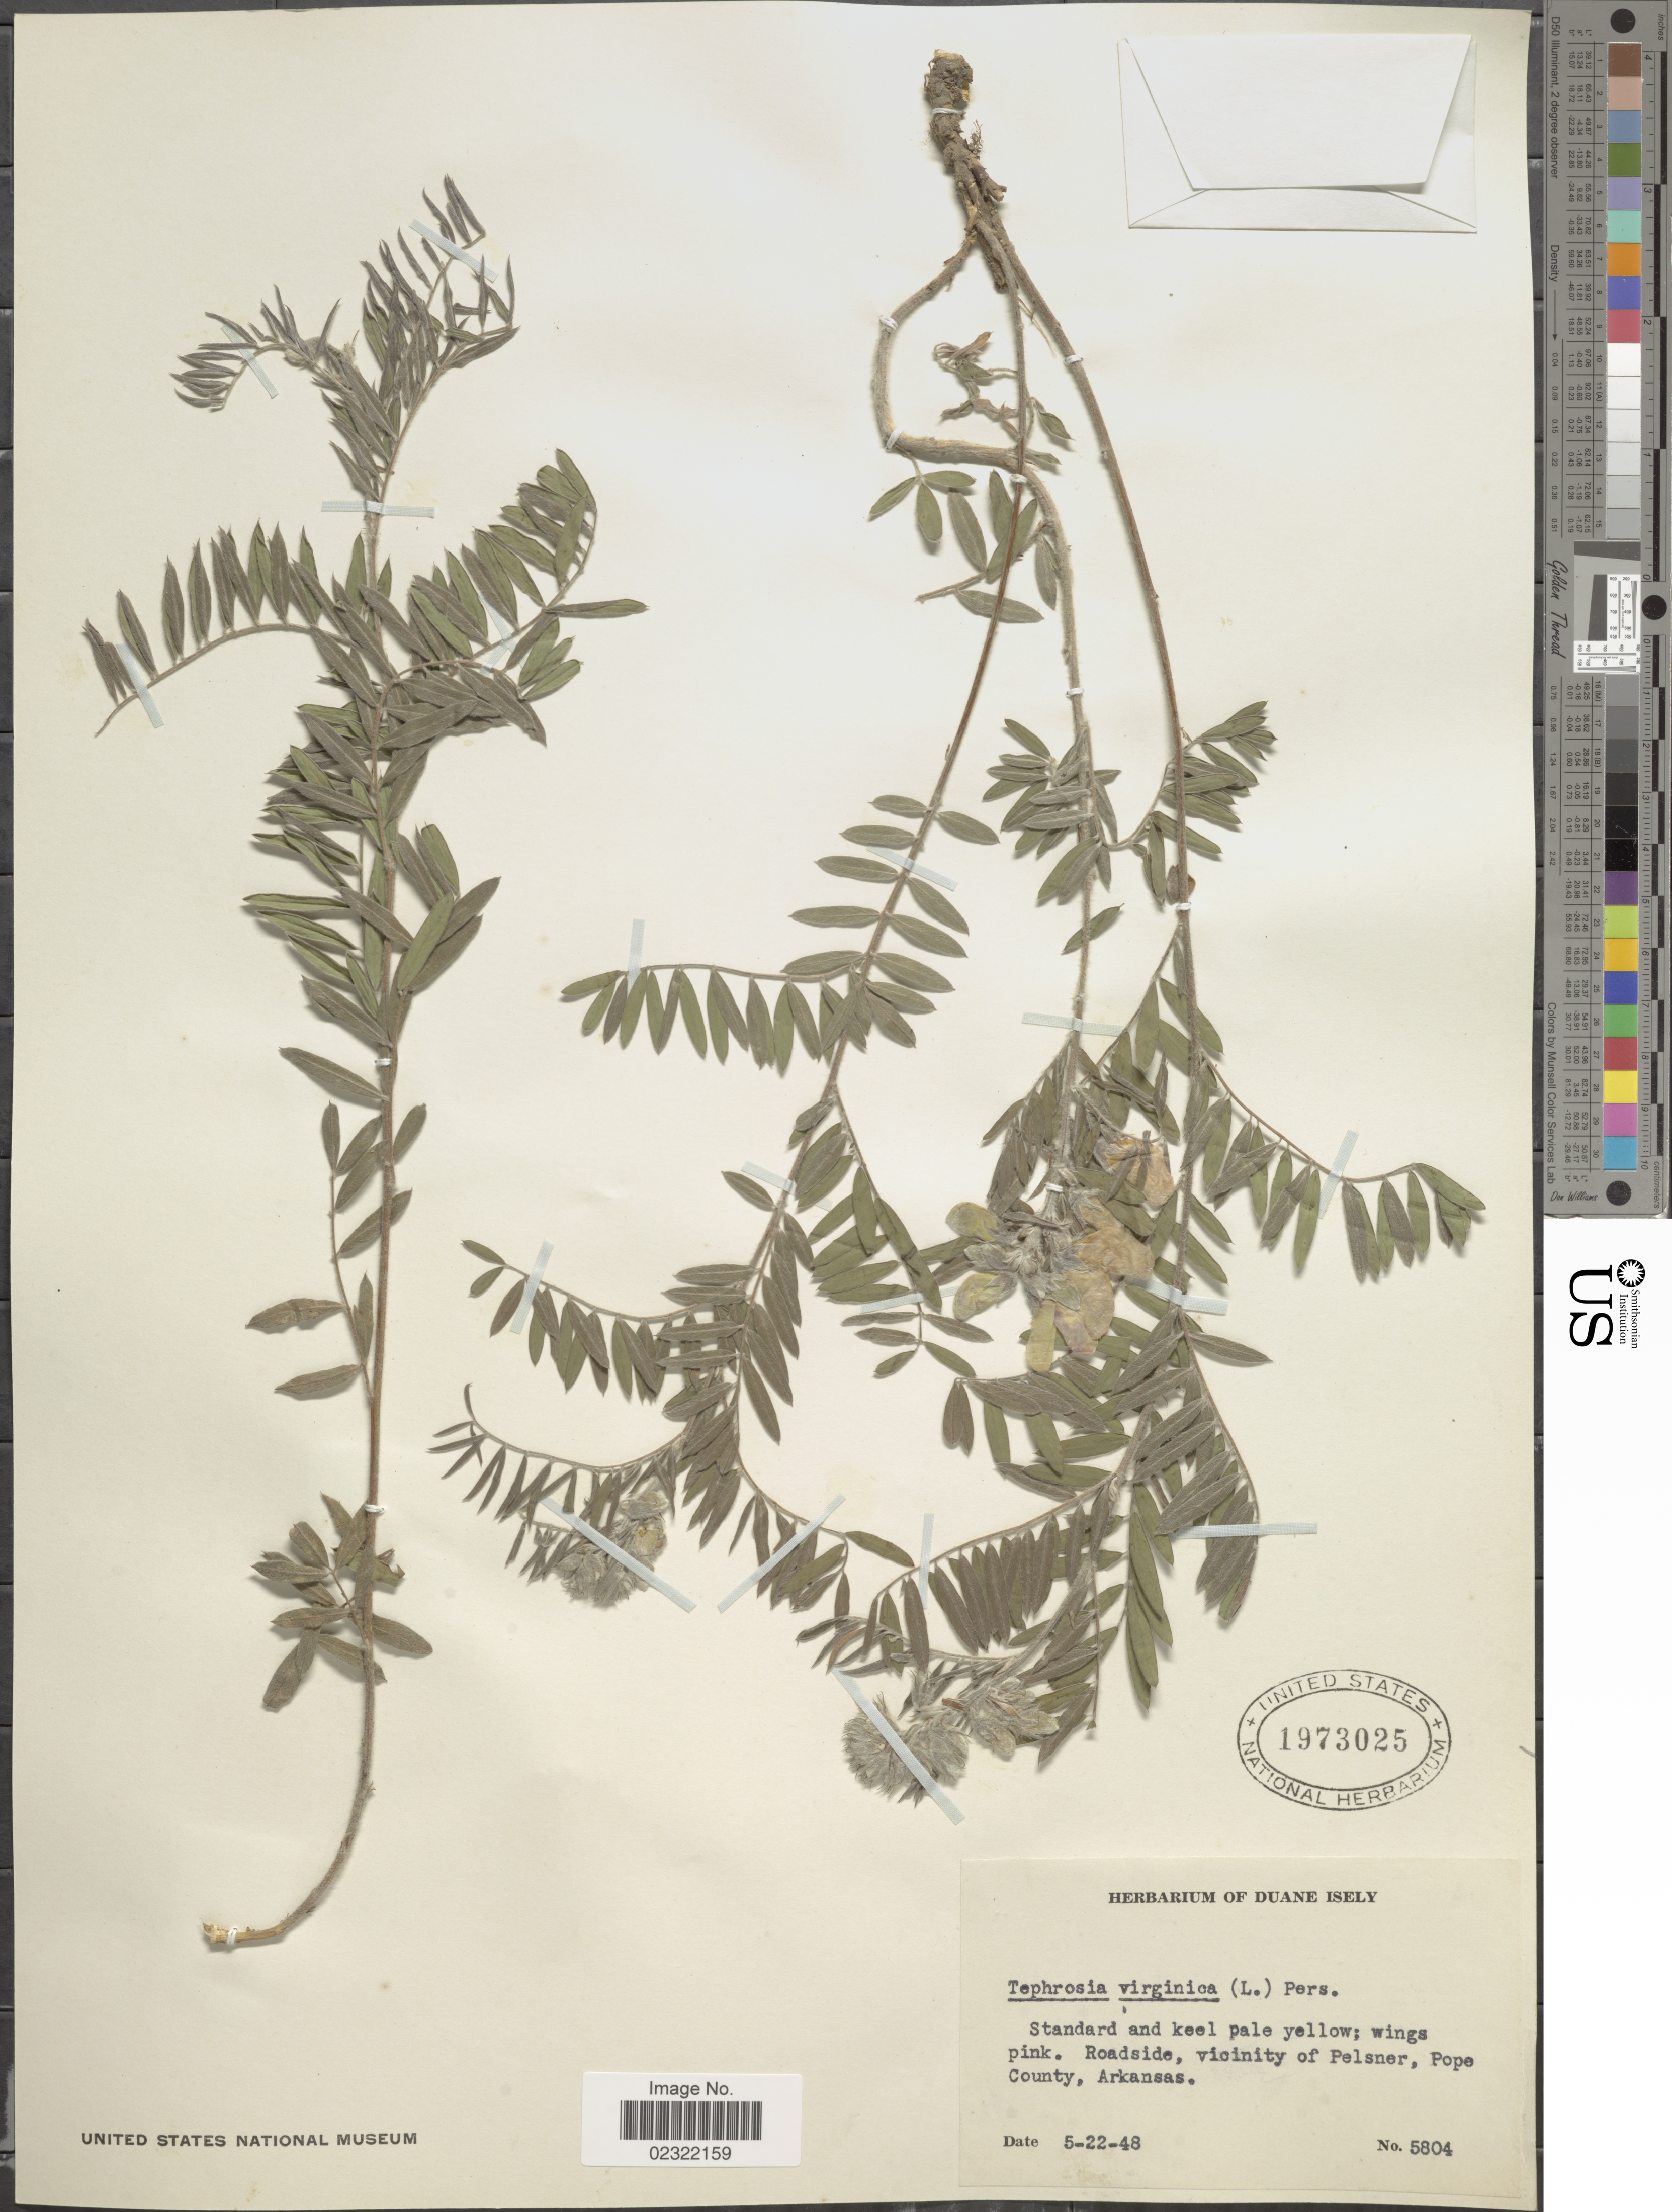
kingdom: Plantae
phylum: Tracheophyta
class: Magnoliopsida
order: Fabales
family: Fabaceae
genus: Tephrosia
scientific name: Tephrosia virginiana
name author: (L.) Pers.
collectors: ex. herb. Duane Isely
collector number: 5804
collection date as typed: Transcribed d/m/y: 22/5/48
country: United States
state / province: Arkansas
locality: Roadside, vicinity of Pelsner, Pope County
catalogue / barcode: US 1973025